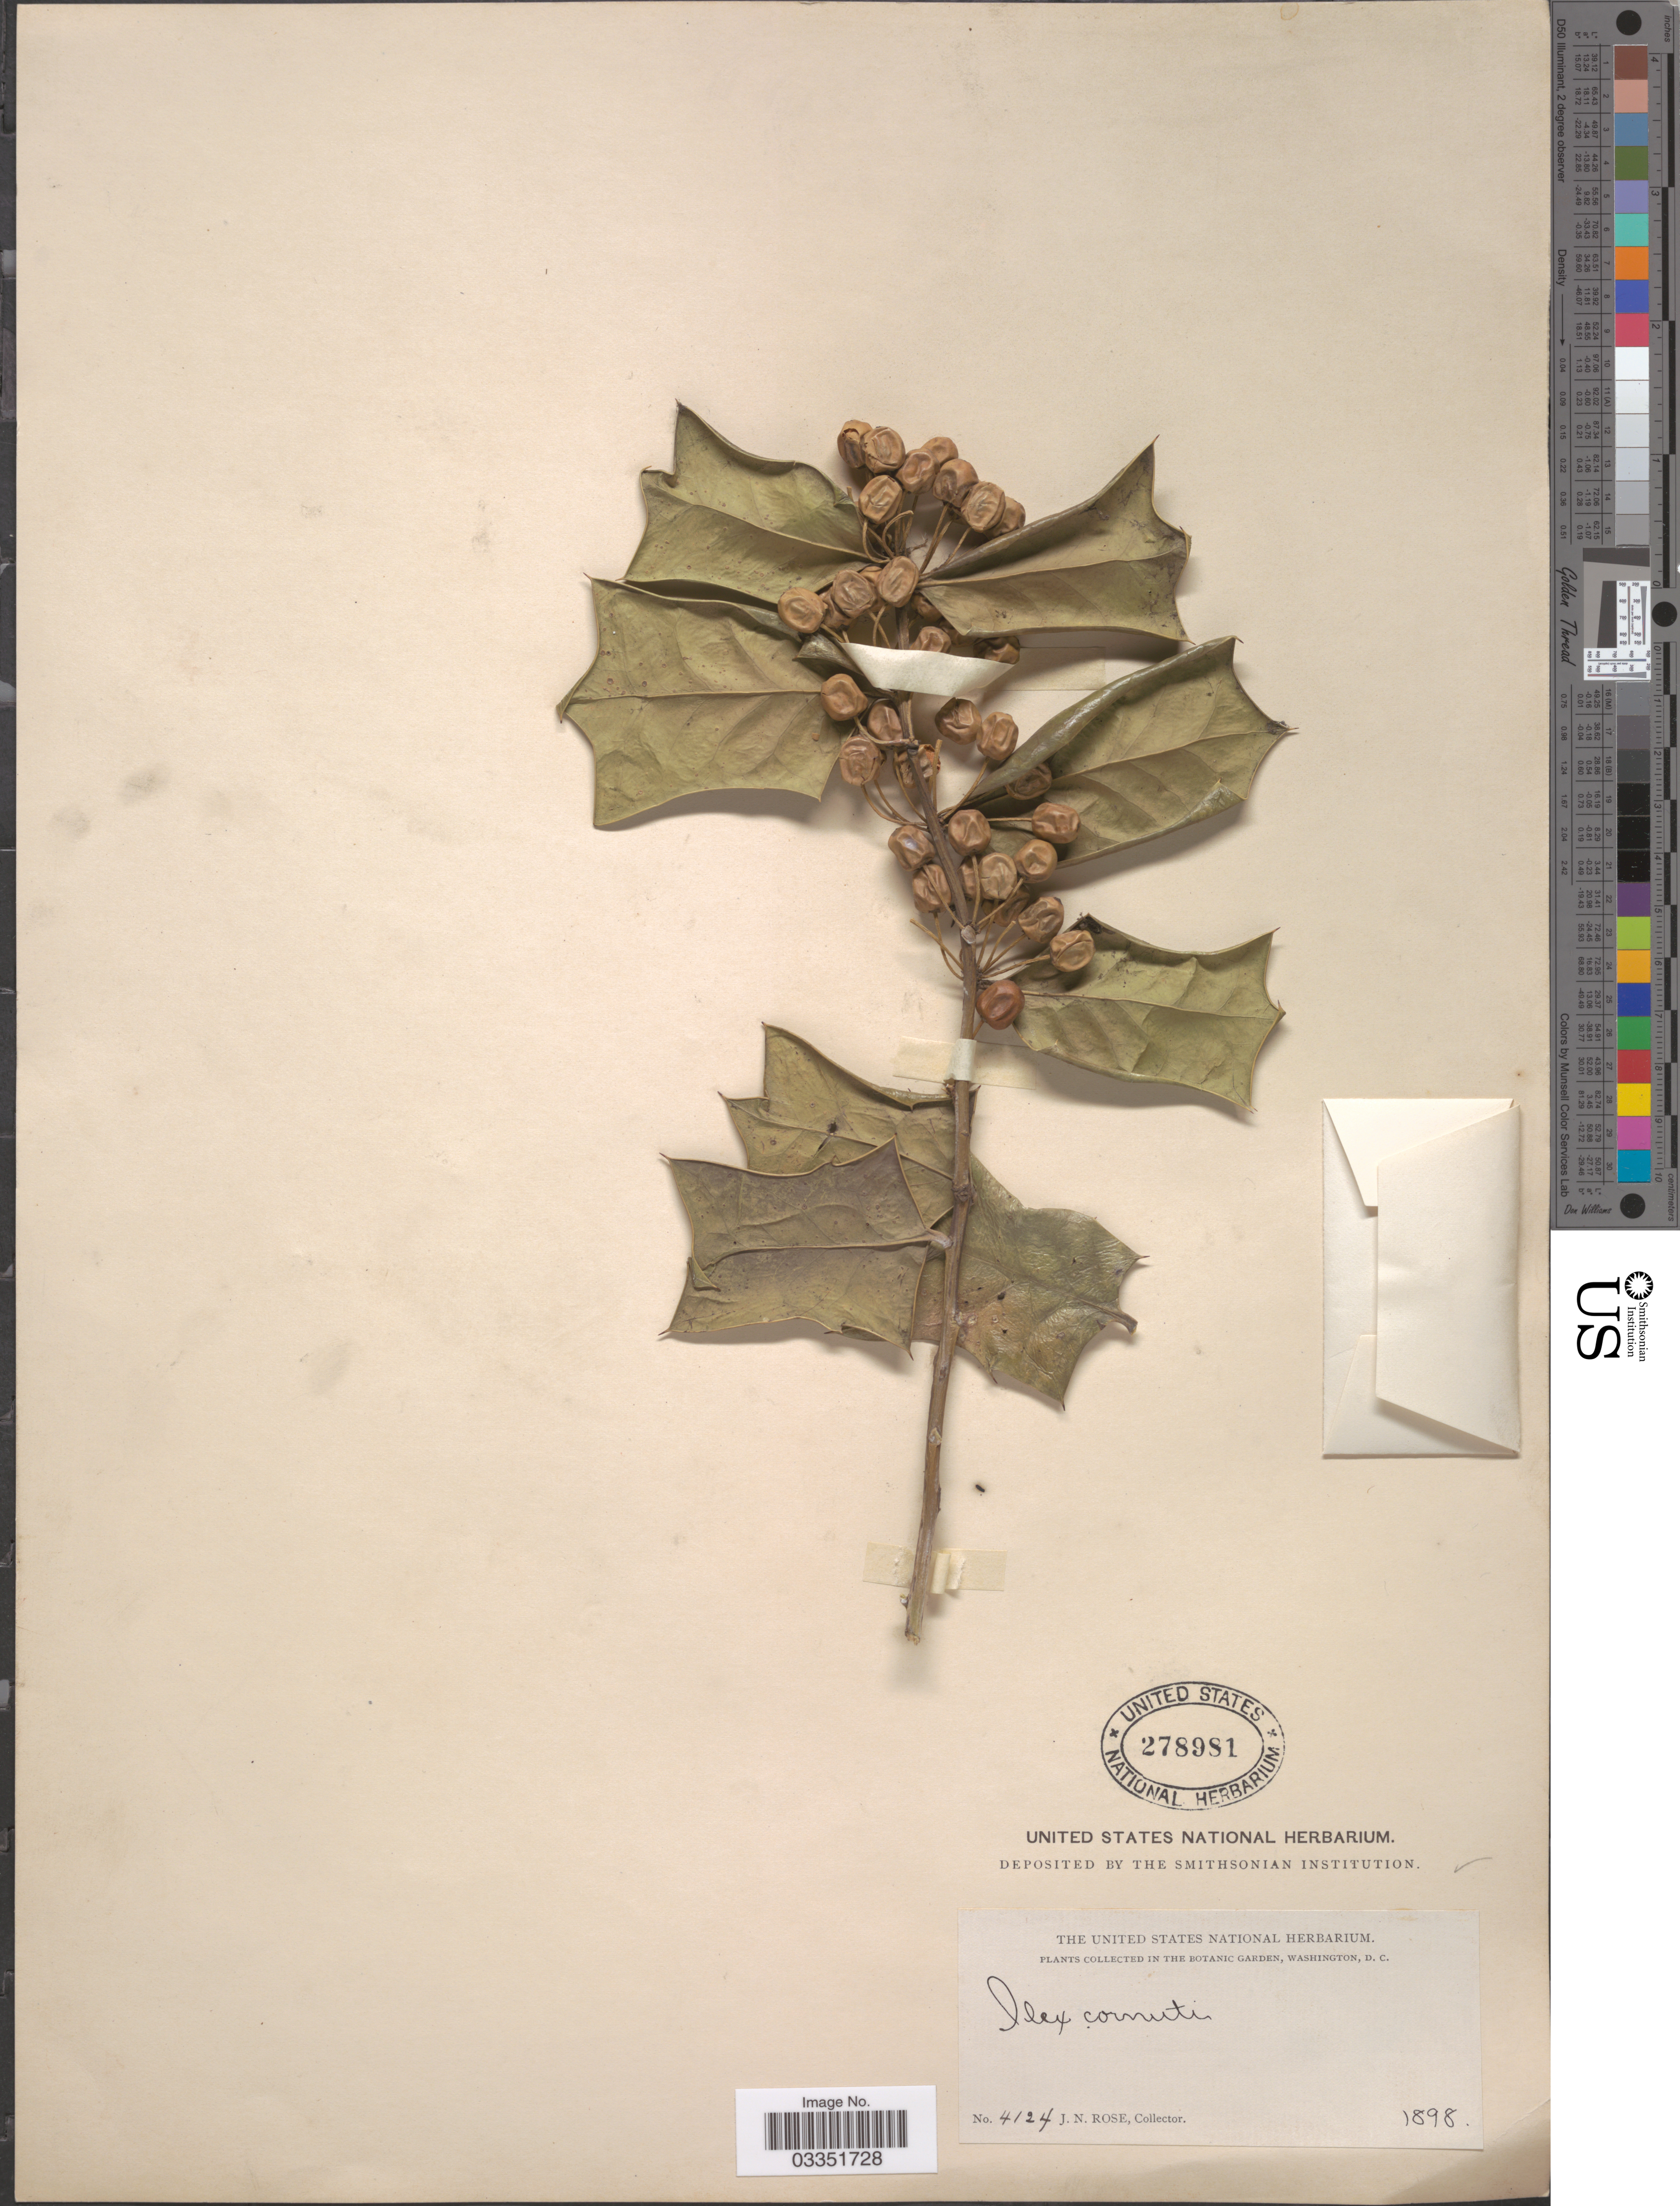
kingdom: Plantae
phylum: Tracheophyta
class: Magnoliopsida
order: Aquifoliales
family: Aquifoliaceae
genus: Ilex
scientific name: Ilex cornuta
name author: Lindl. & Paxton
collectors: J. N. Rose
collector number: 4124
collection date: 1898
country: United States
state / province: District of Columbia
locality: In the Botanic Garden, Washington, D.C.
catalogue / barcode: US 278981